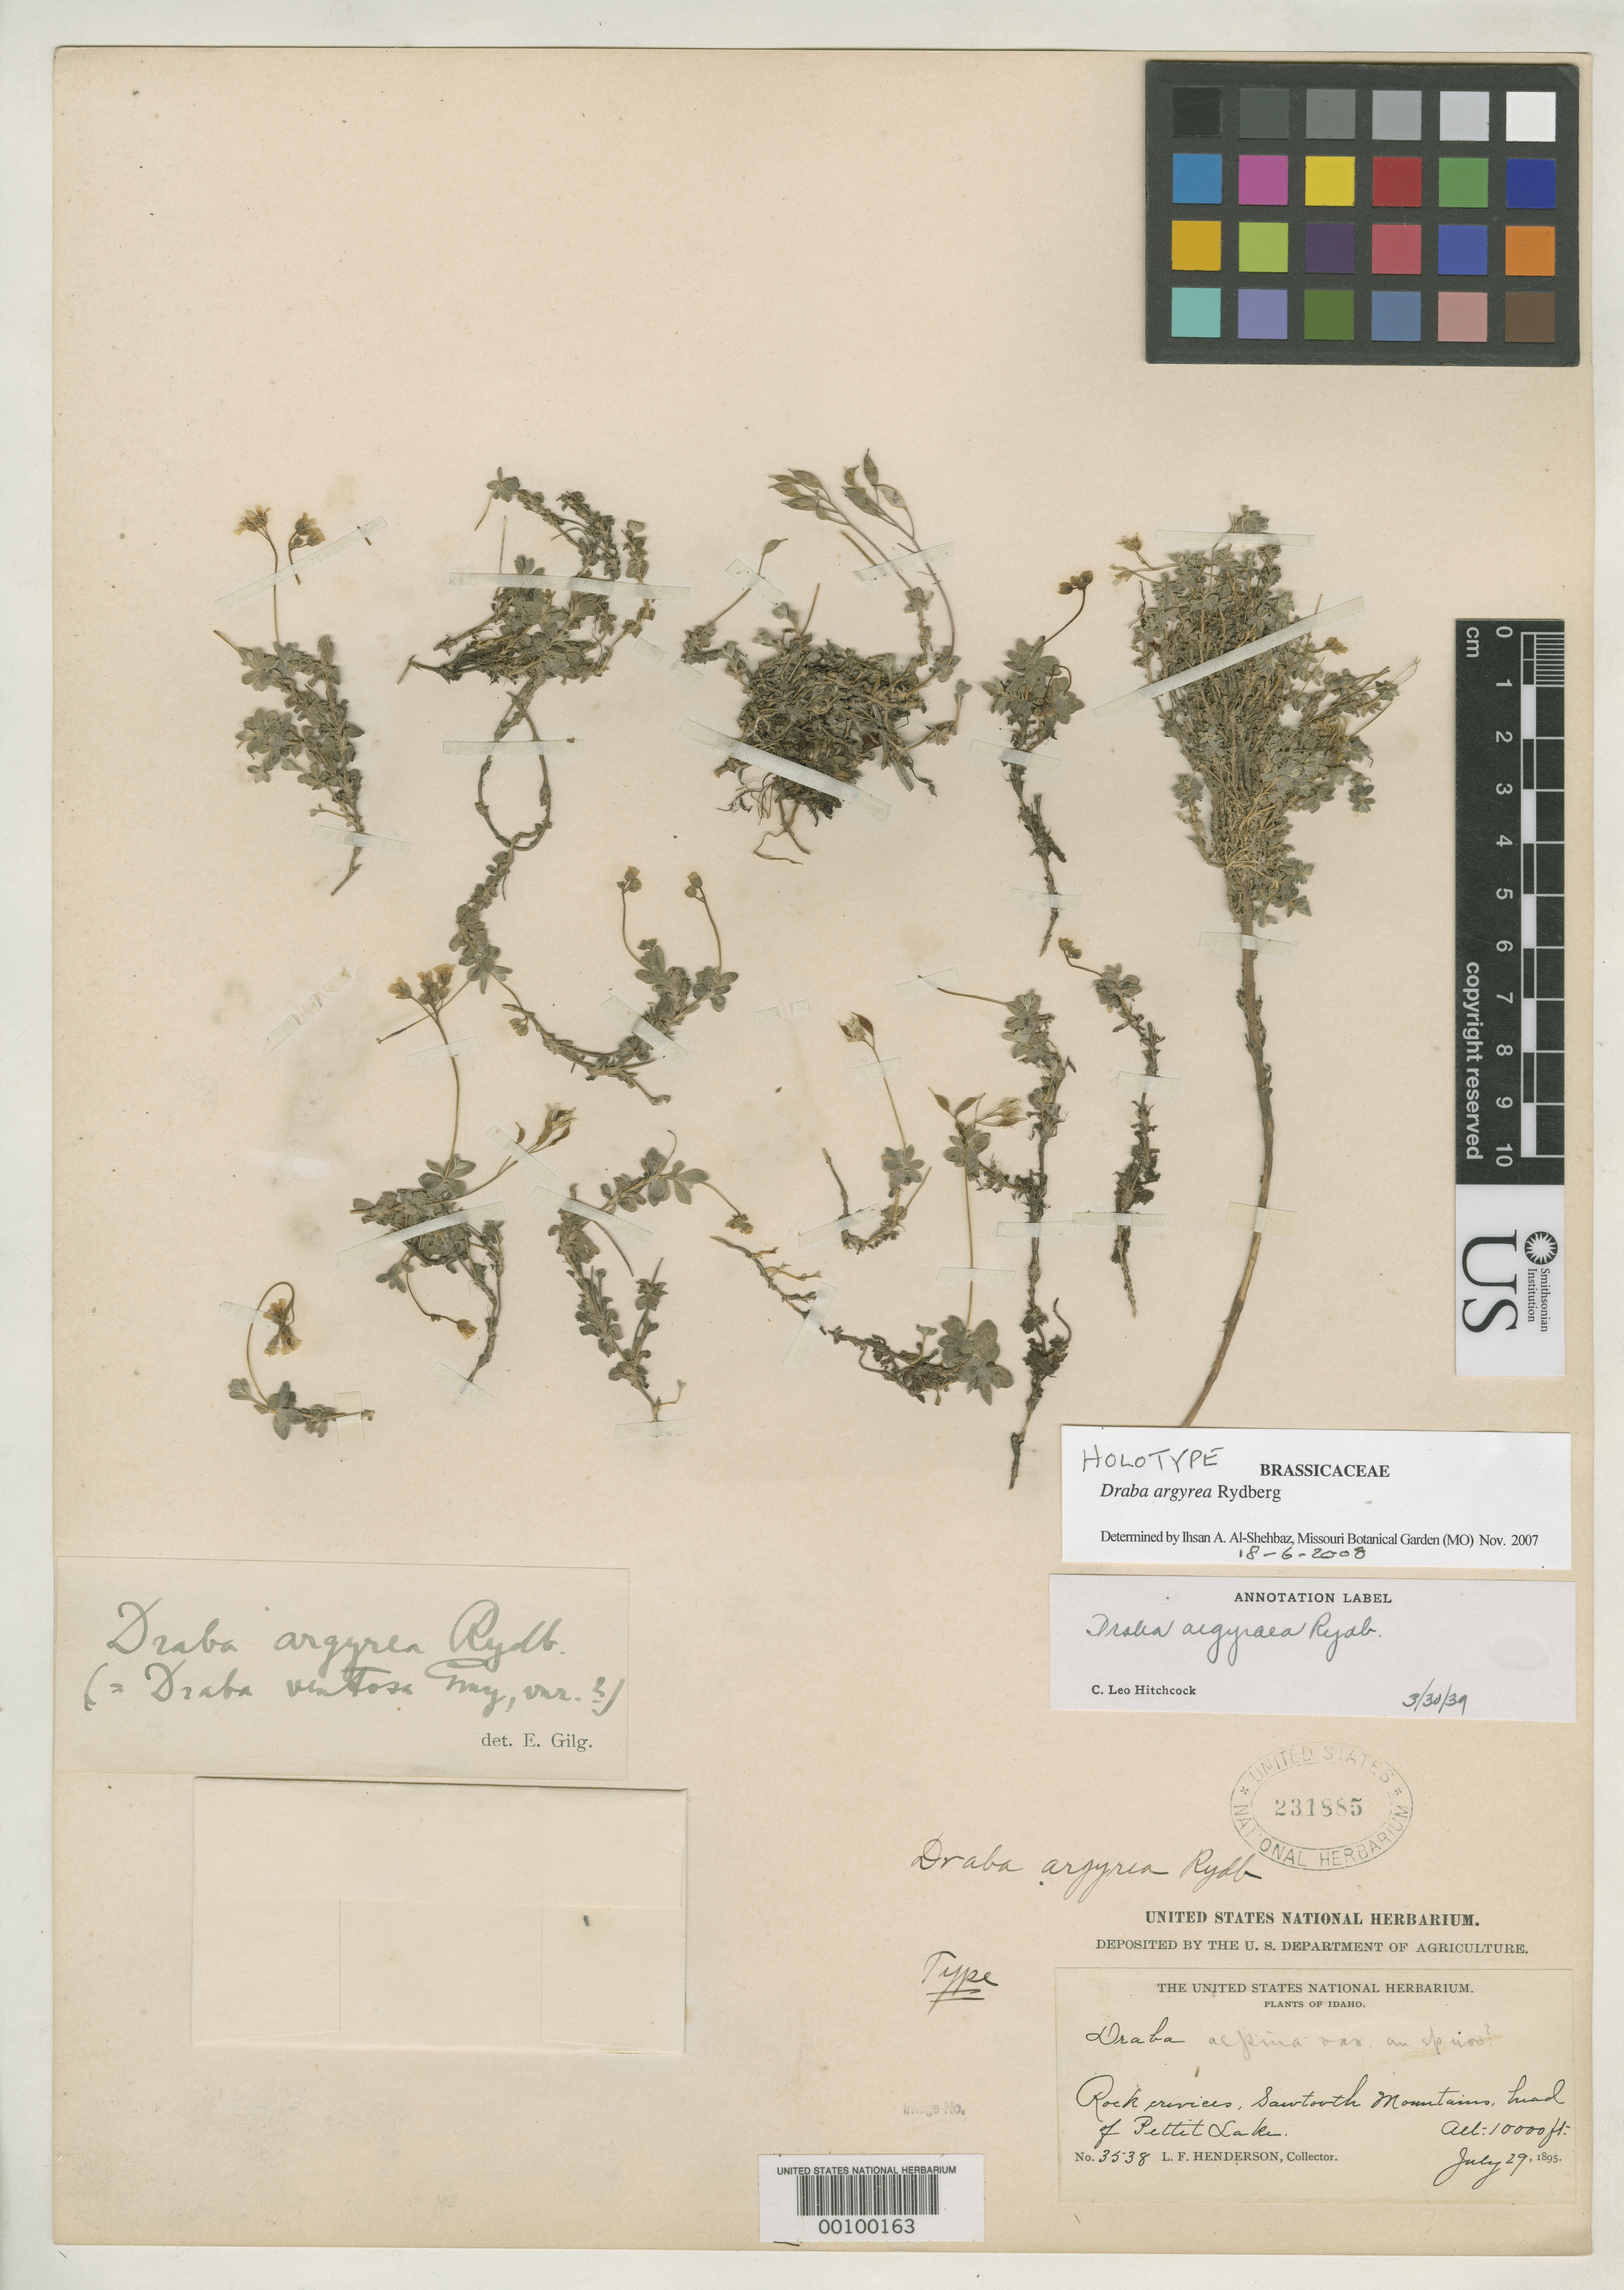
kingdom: Plantae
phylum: Tracheophyta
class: Magnoliopsida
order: Brassicales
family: Brassicaceae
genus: Draba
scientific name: Draba argyrea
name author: Rydb.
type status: Holotype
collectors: L. F. Henderson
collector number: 3538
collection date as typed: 29 Jul 1895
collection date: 1895-07-29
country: United States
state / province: Idaho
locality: Sawtooth mts, head of Pettit Lake.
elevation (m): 3048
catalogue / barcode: US 231885